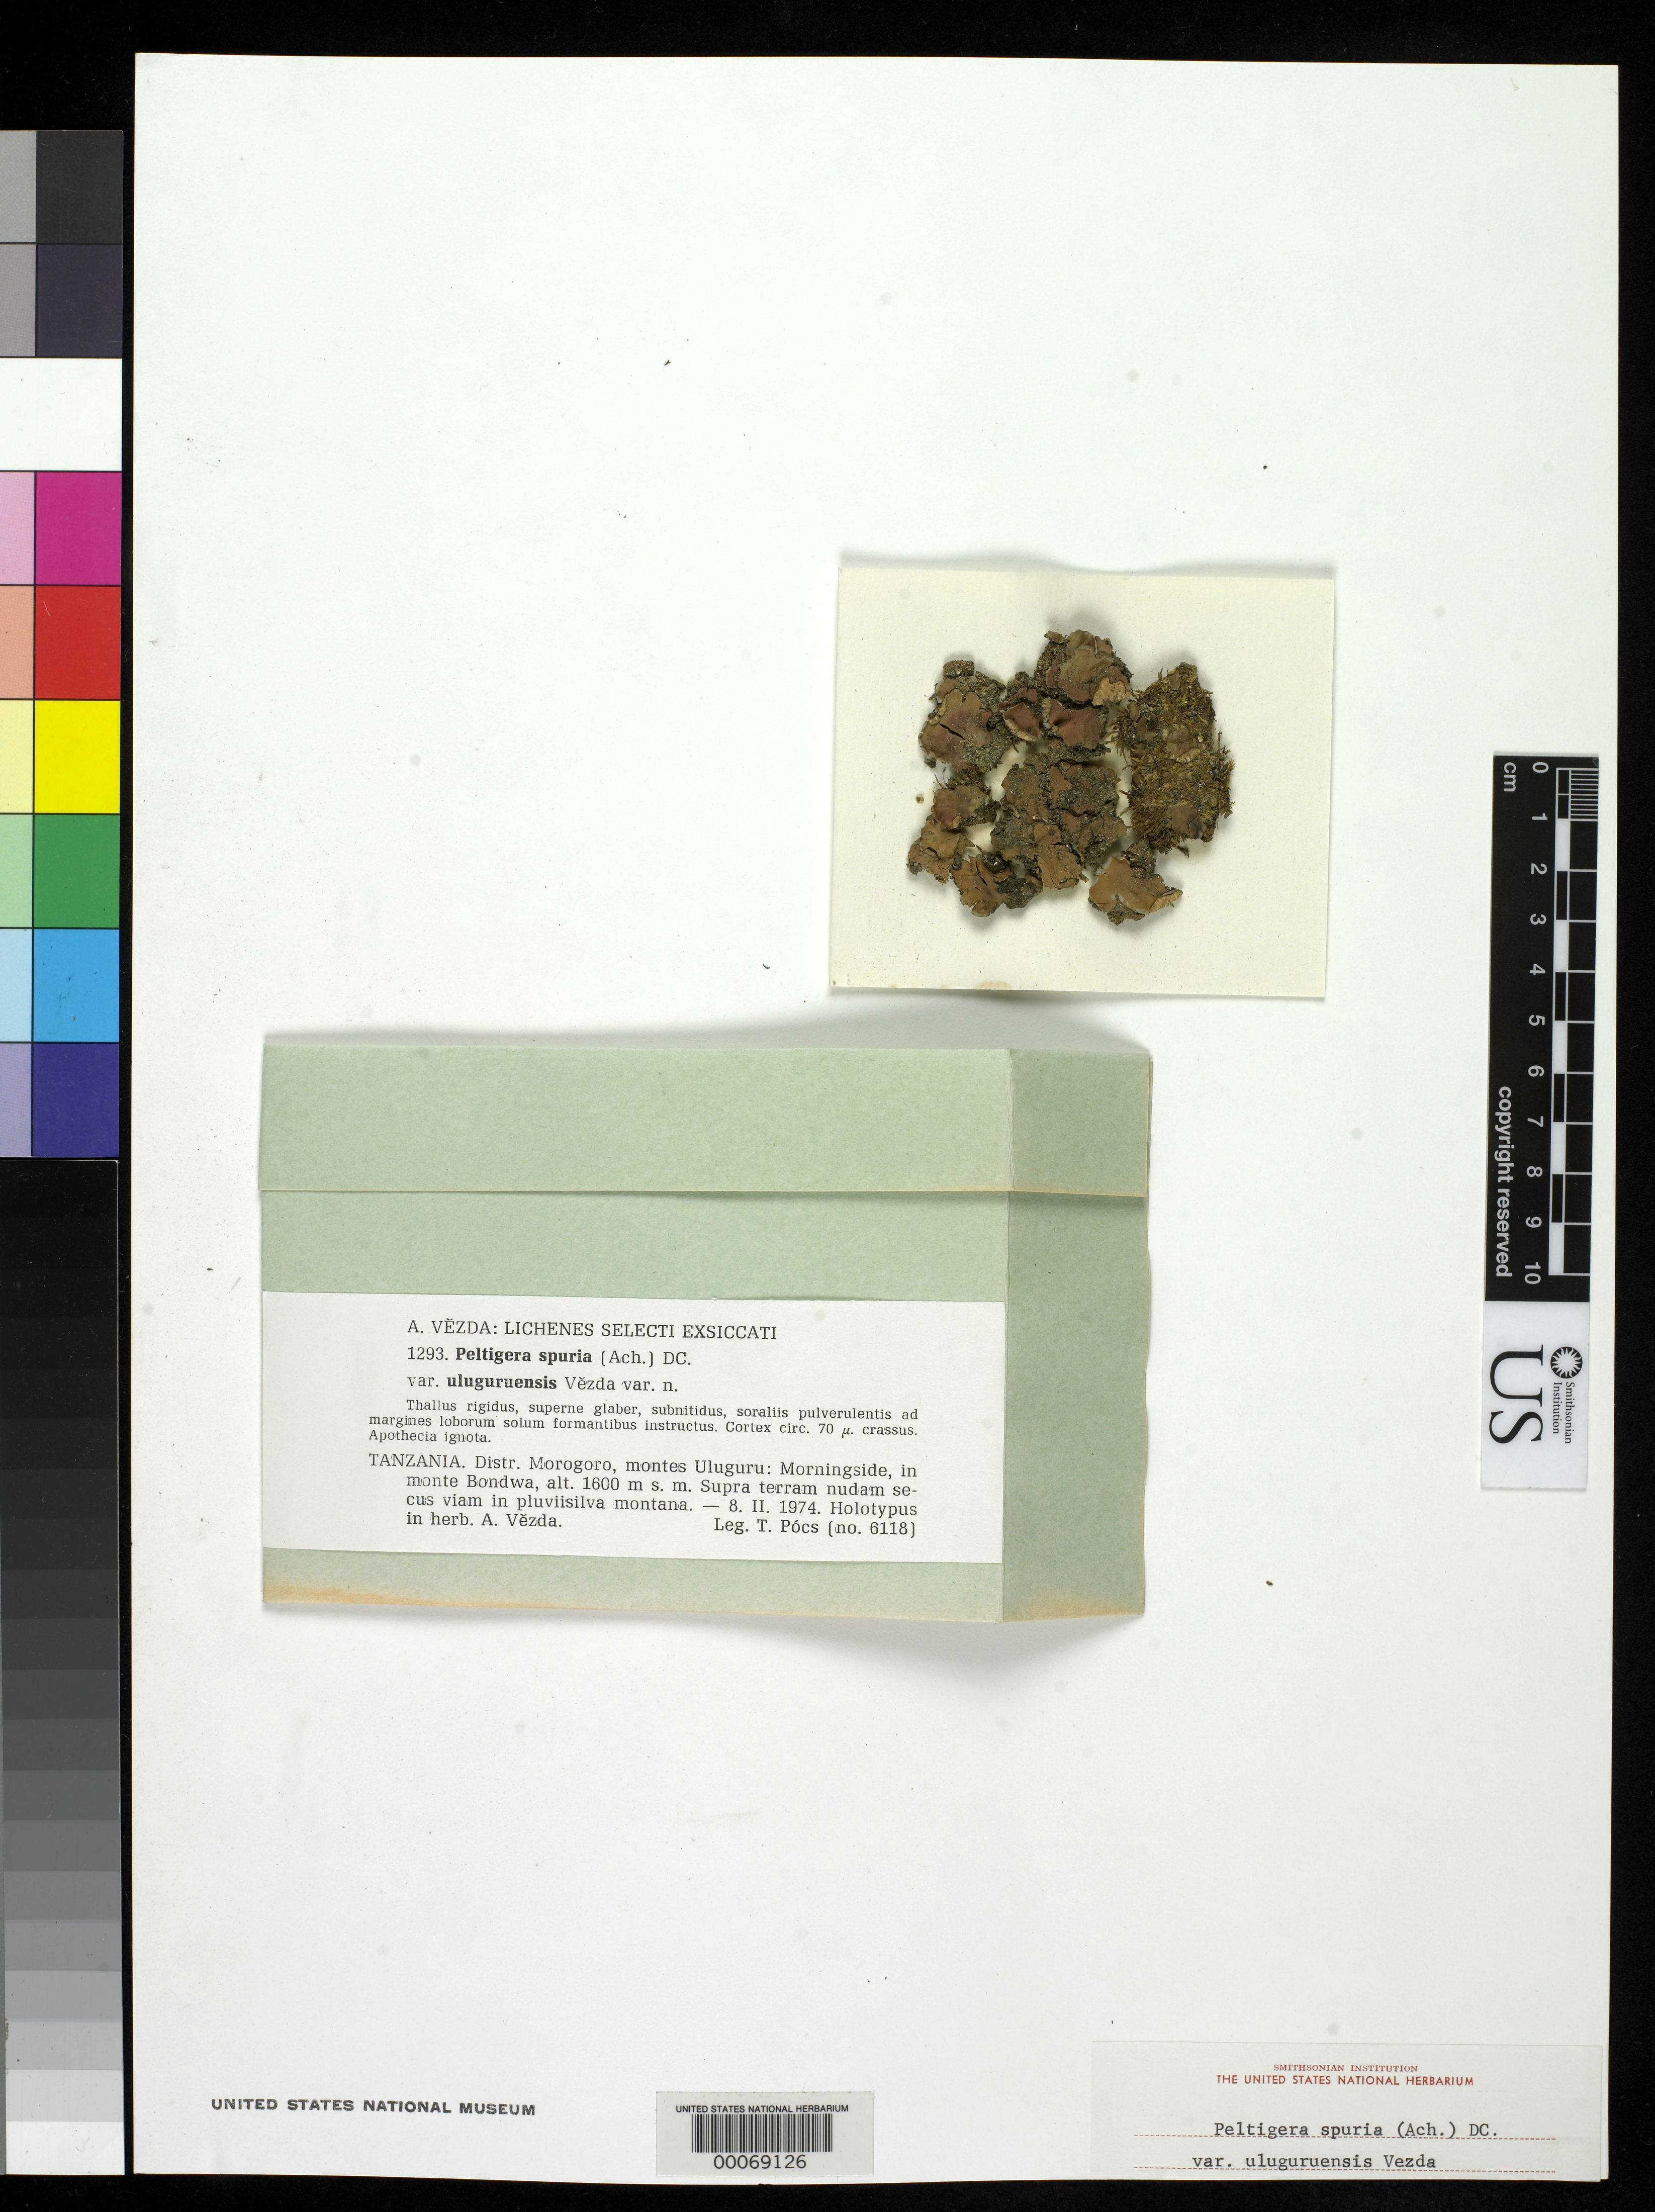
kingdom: Fungi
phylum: Ascomycota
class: Lecanoromycetes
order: Peltigerales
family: Peltigeraceae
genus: Peltigera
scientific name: Peltigera spuria var. uluguruensis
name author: Vezda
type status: Holotype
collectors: T. Pocs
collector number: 6118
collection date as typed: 08 Feb 1974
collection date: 1974-02-08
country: Tanzania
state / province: Morogoro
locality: Montes Uluguru, Morningside, in Monte Bondwa. [Uluguru Mountains, Morningside, on Bondwa Mountain.]